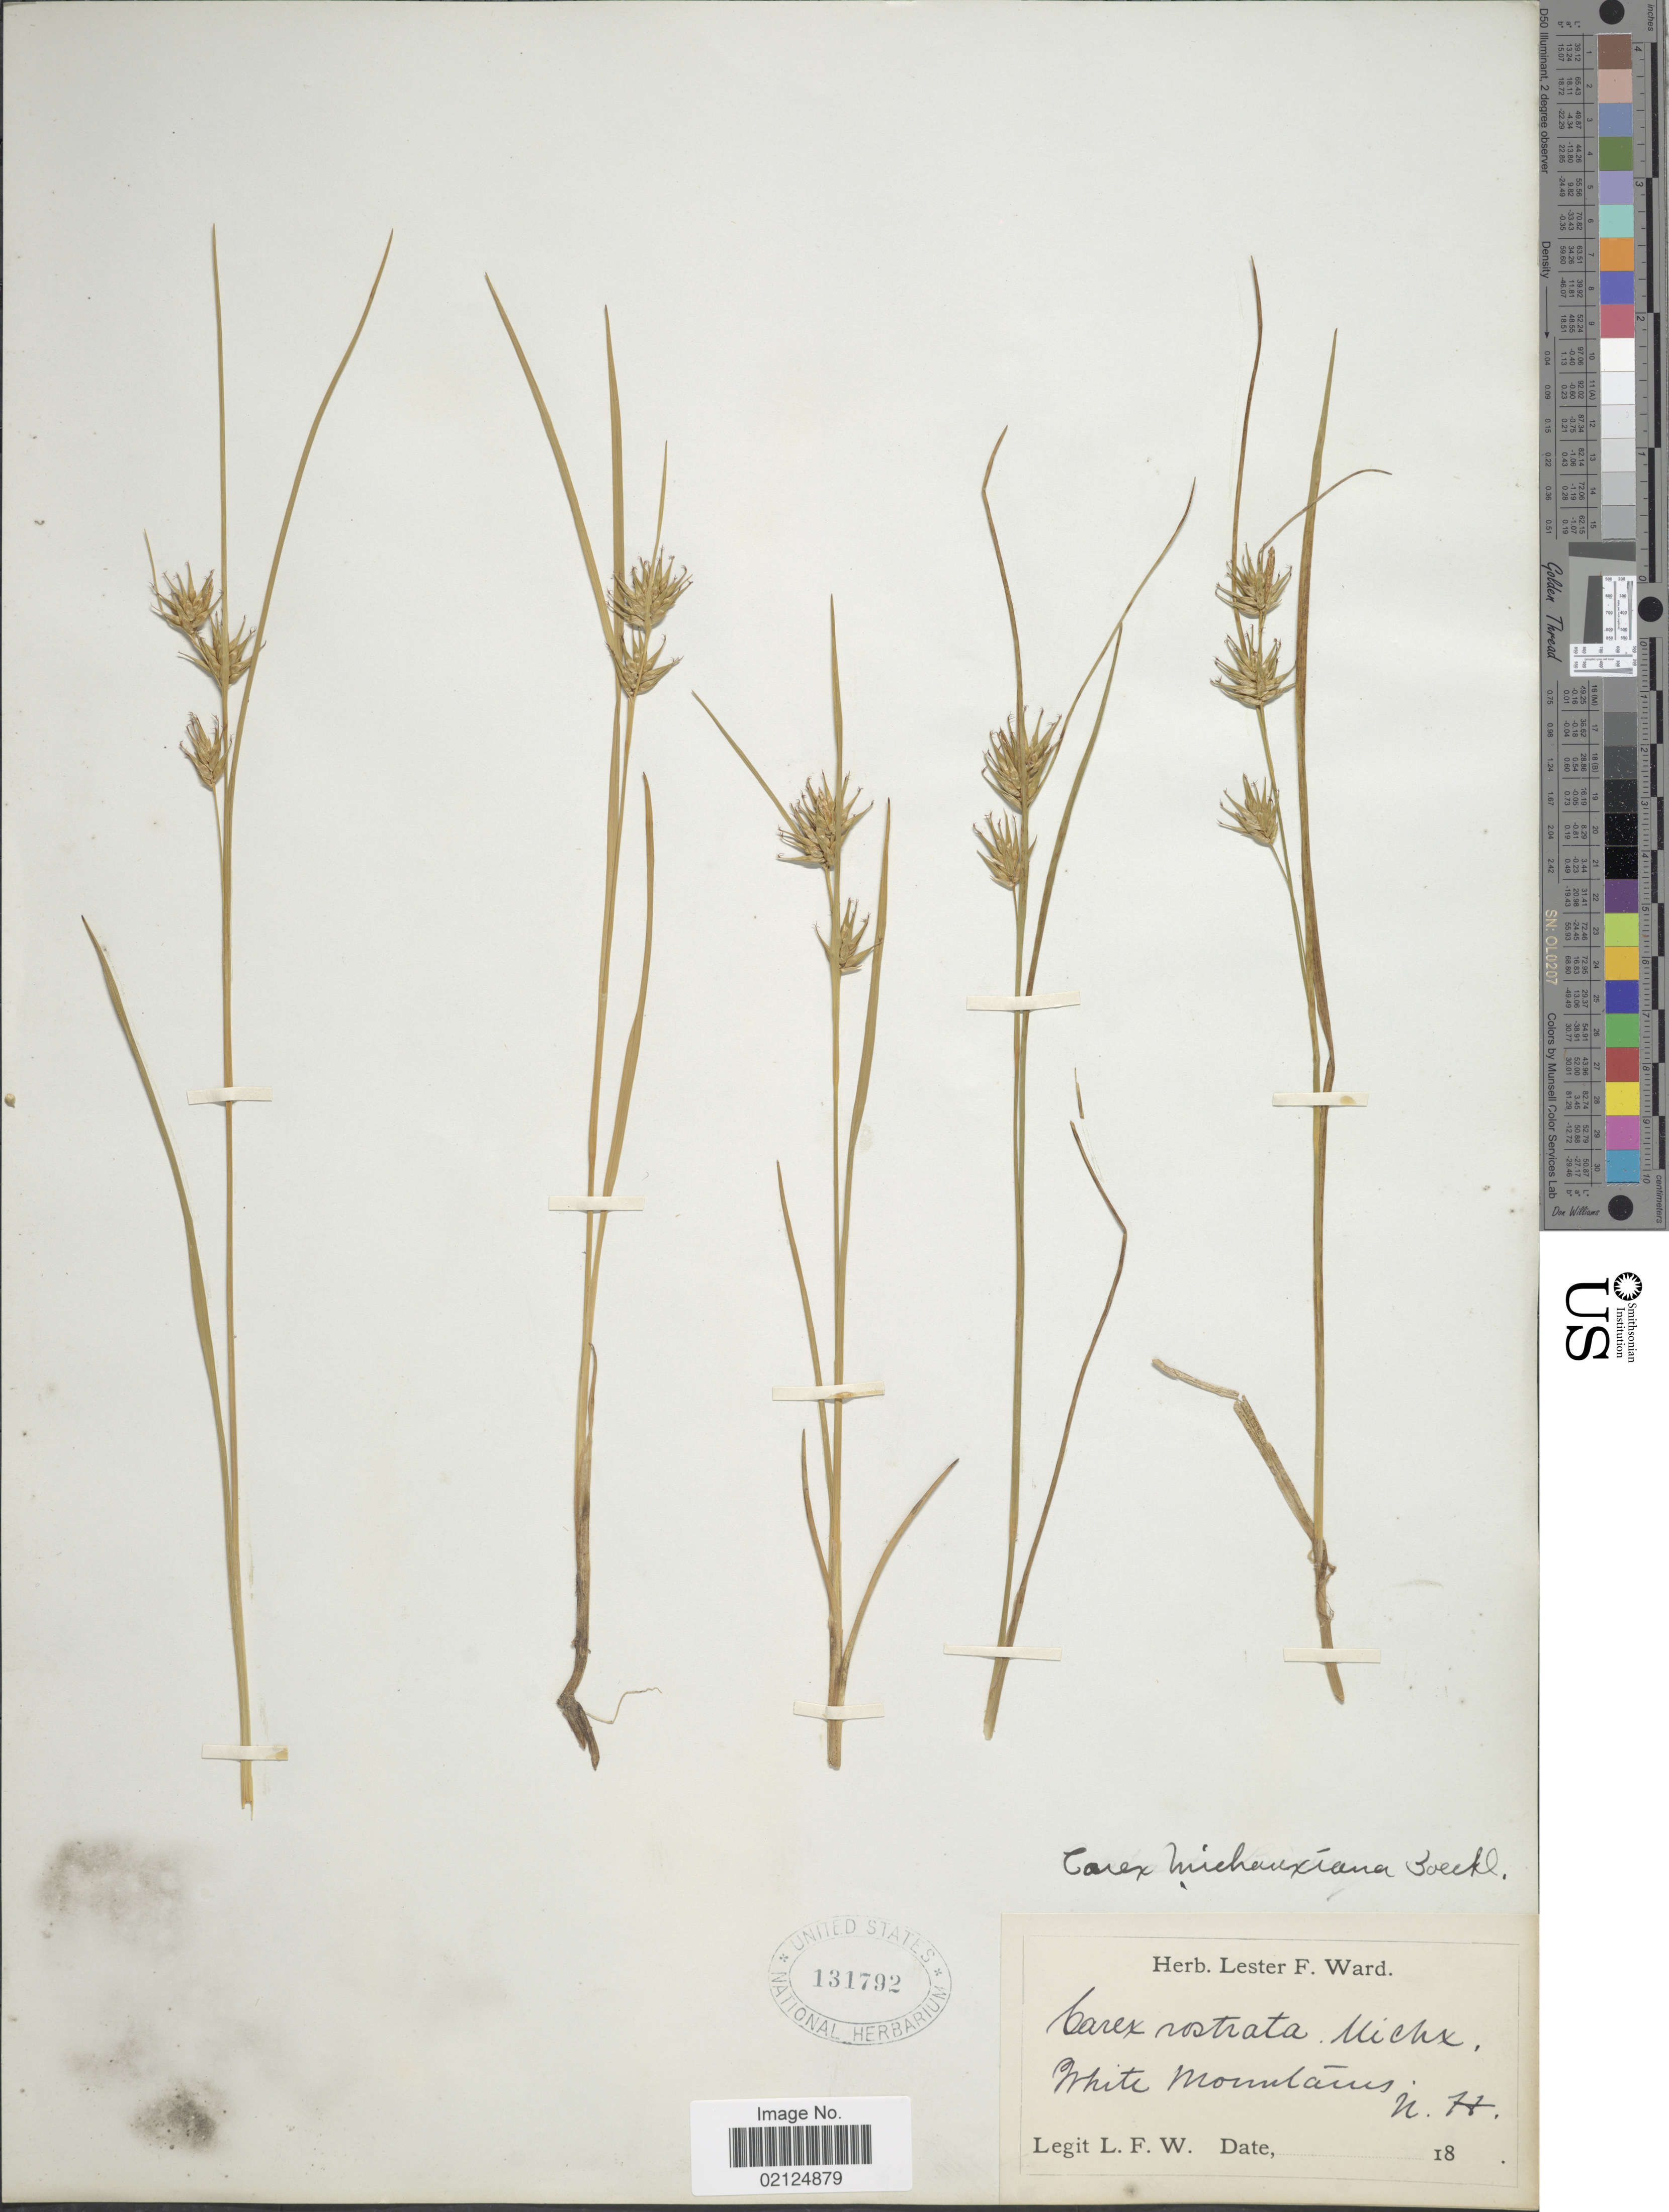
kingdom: Plantae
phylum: Tracheophyta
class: Liliopsida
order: Poales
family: Cyperaceae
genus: Carex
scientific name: Carex michauxiana subsp. michauxiana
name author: Boeckeler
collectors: L. F. Ward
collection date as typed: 18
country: United States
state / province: New Hampshire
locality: White Mountains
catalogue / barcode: US 131792